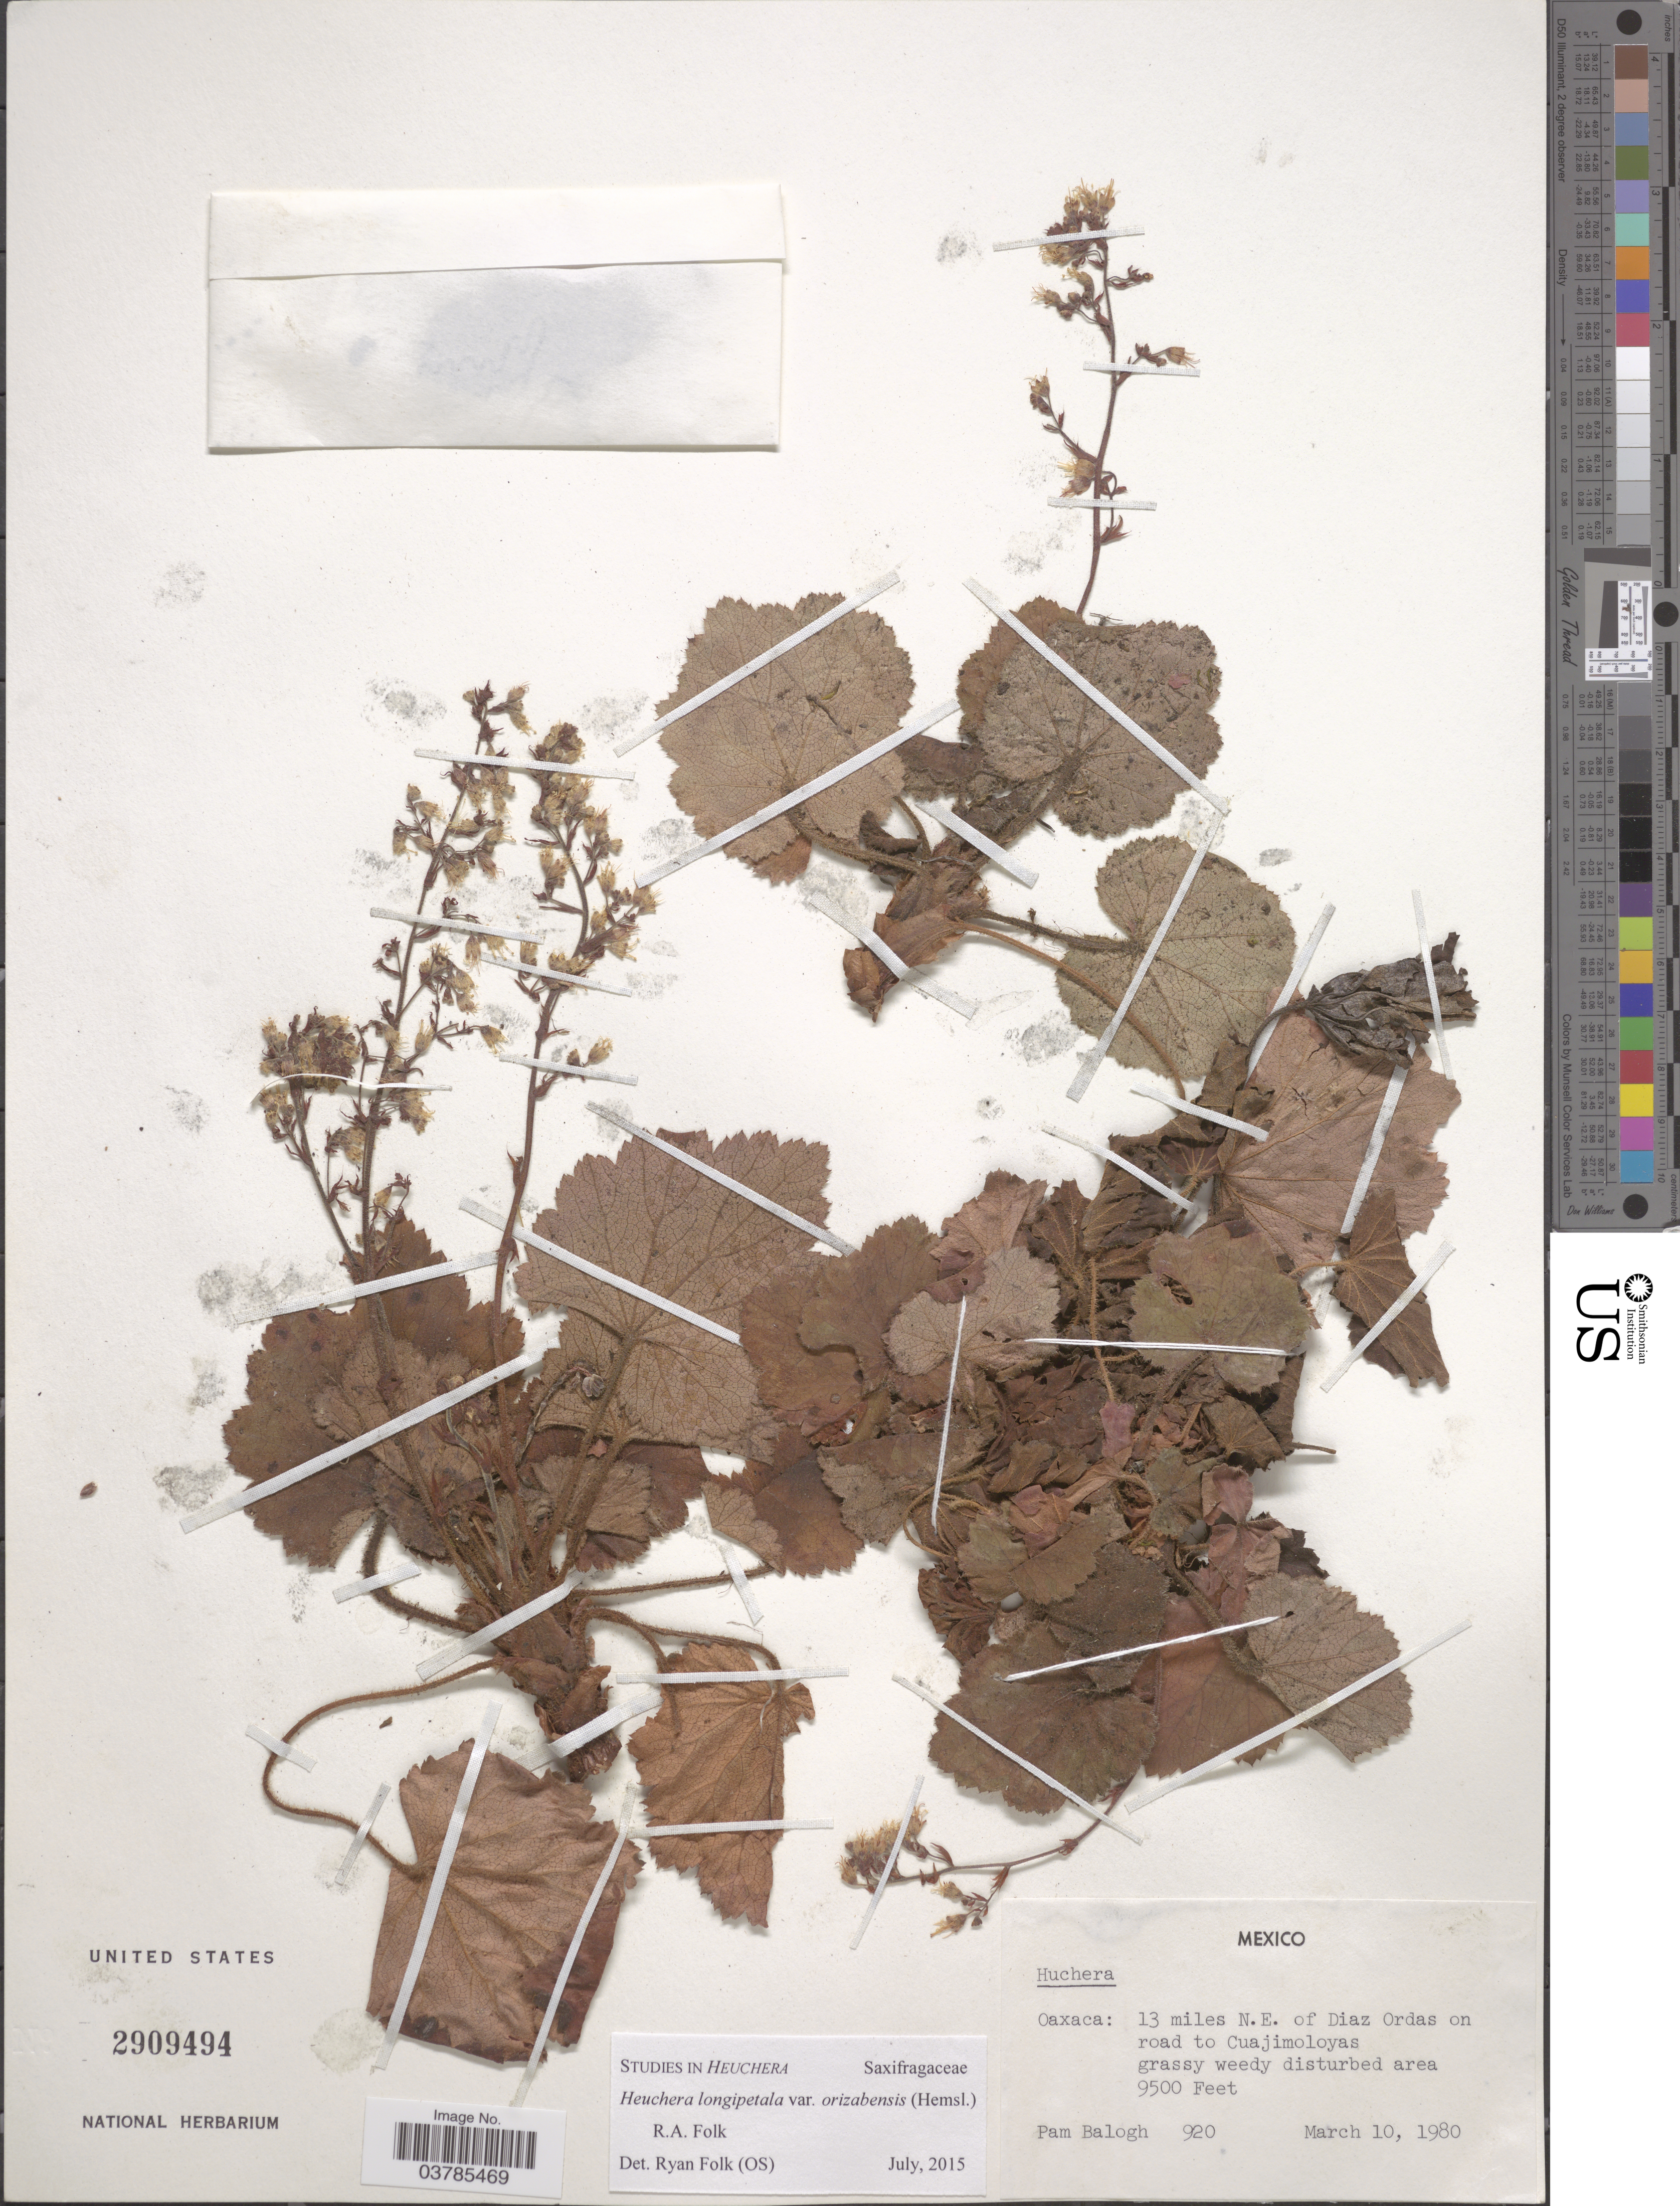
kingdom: Plantae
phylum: Tracheophyta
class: Magnoliopsida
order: Saxifragales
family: Saxifragaceae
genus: Heuchera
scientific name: Heuchera orizabensis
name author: Hemsl.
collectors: P. Balogh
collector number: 920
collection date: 1980-03-10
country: Mexico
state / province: Oaxaca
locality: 13 miles N.E. of Diaz Ordas on road to Cuajimoloyas.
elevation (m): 2896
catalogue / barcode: US 2909494